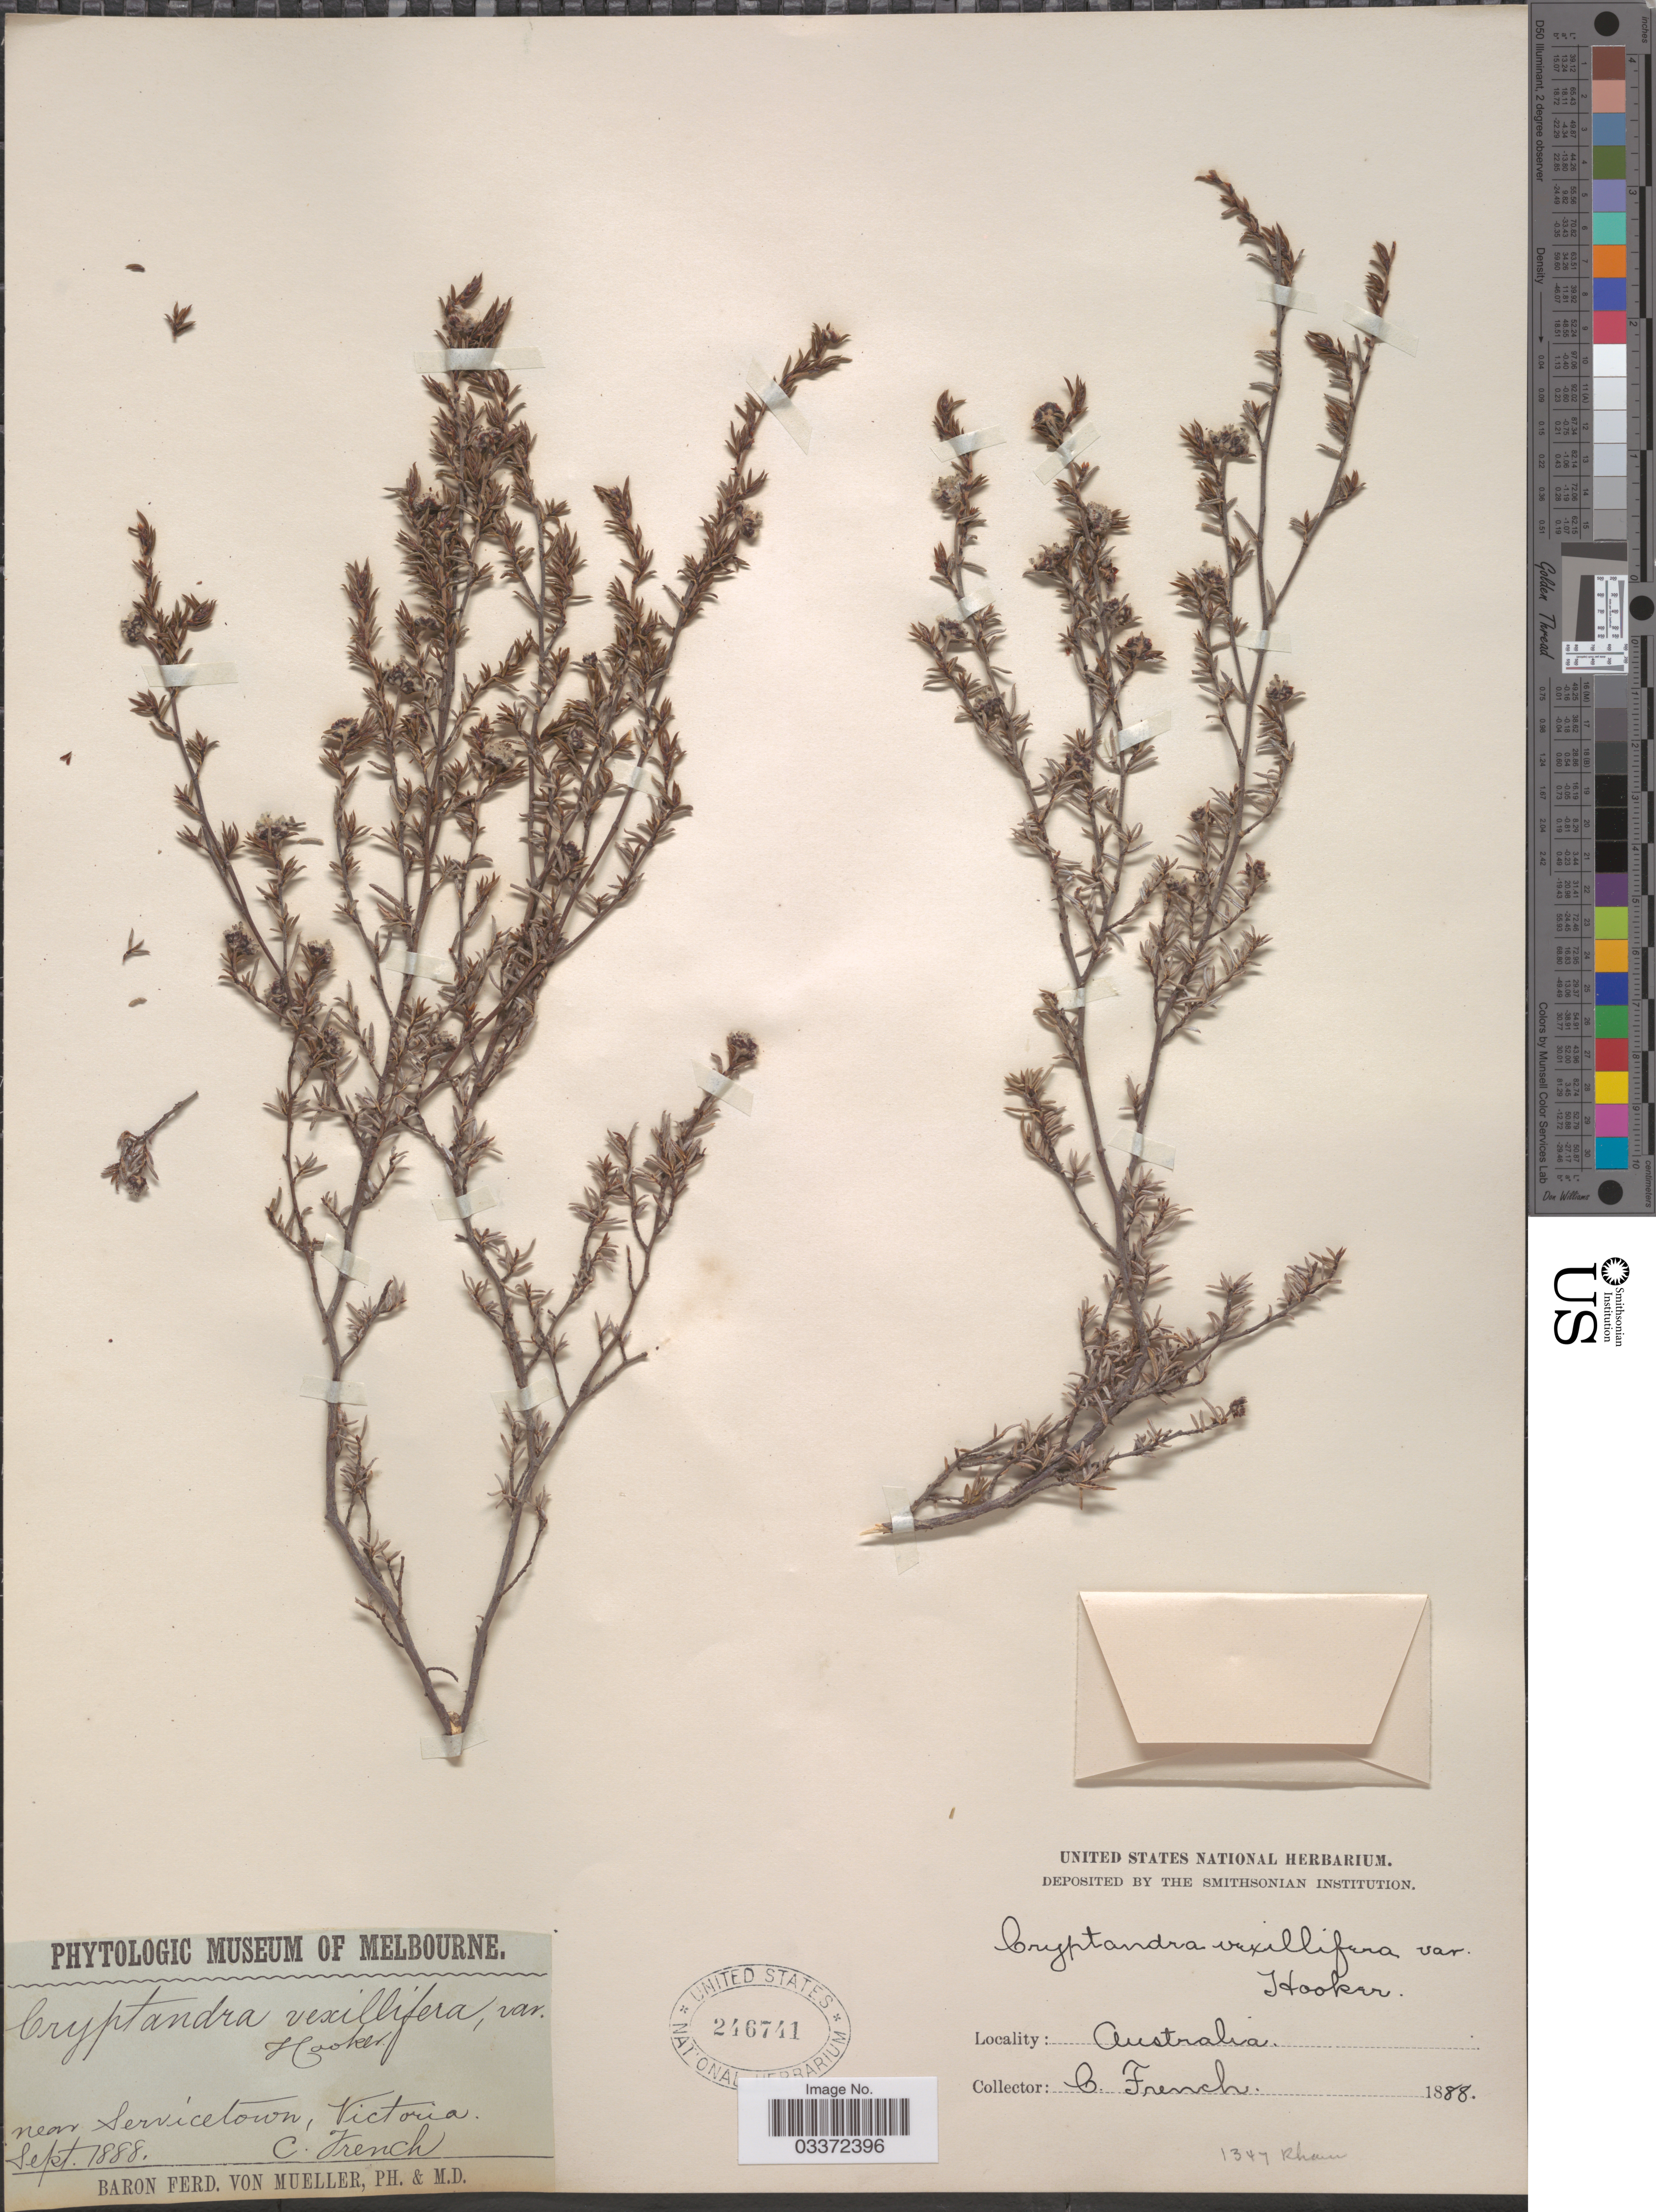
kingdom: Plantae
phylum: Tracheophyta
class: Magnoliopsida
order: Rosales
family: Rhamnaceae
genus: Cryptandra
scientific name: Cryptandra vexillifera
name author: Hook.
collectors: C. French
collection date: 1888-09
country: Australia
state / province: Victoria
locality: Near Servicetown, Victoria.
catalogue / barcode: US 246741